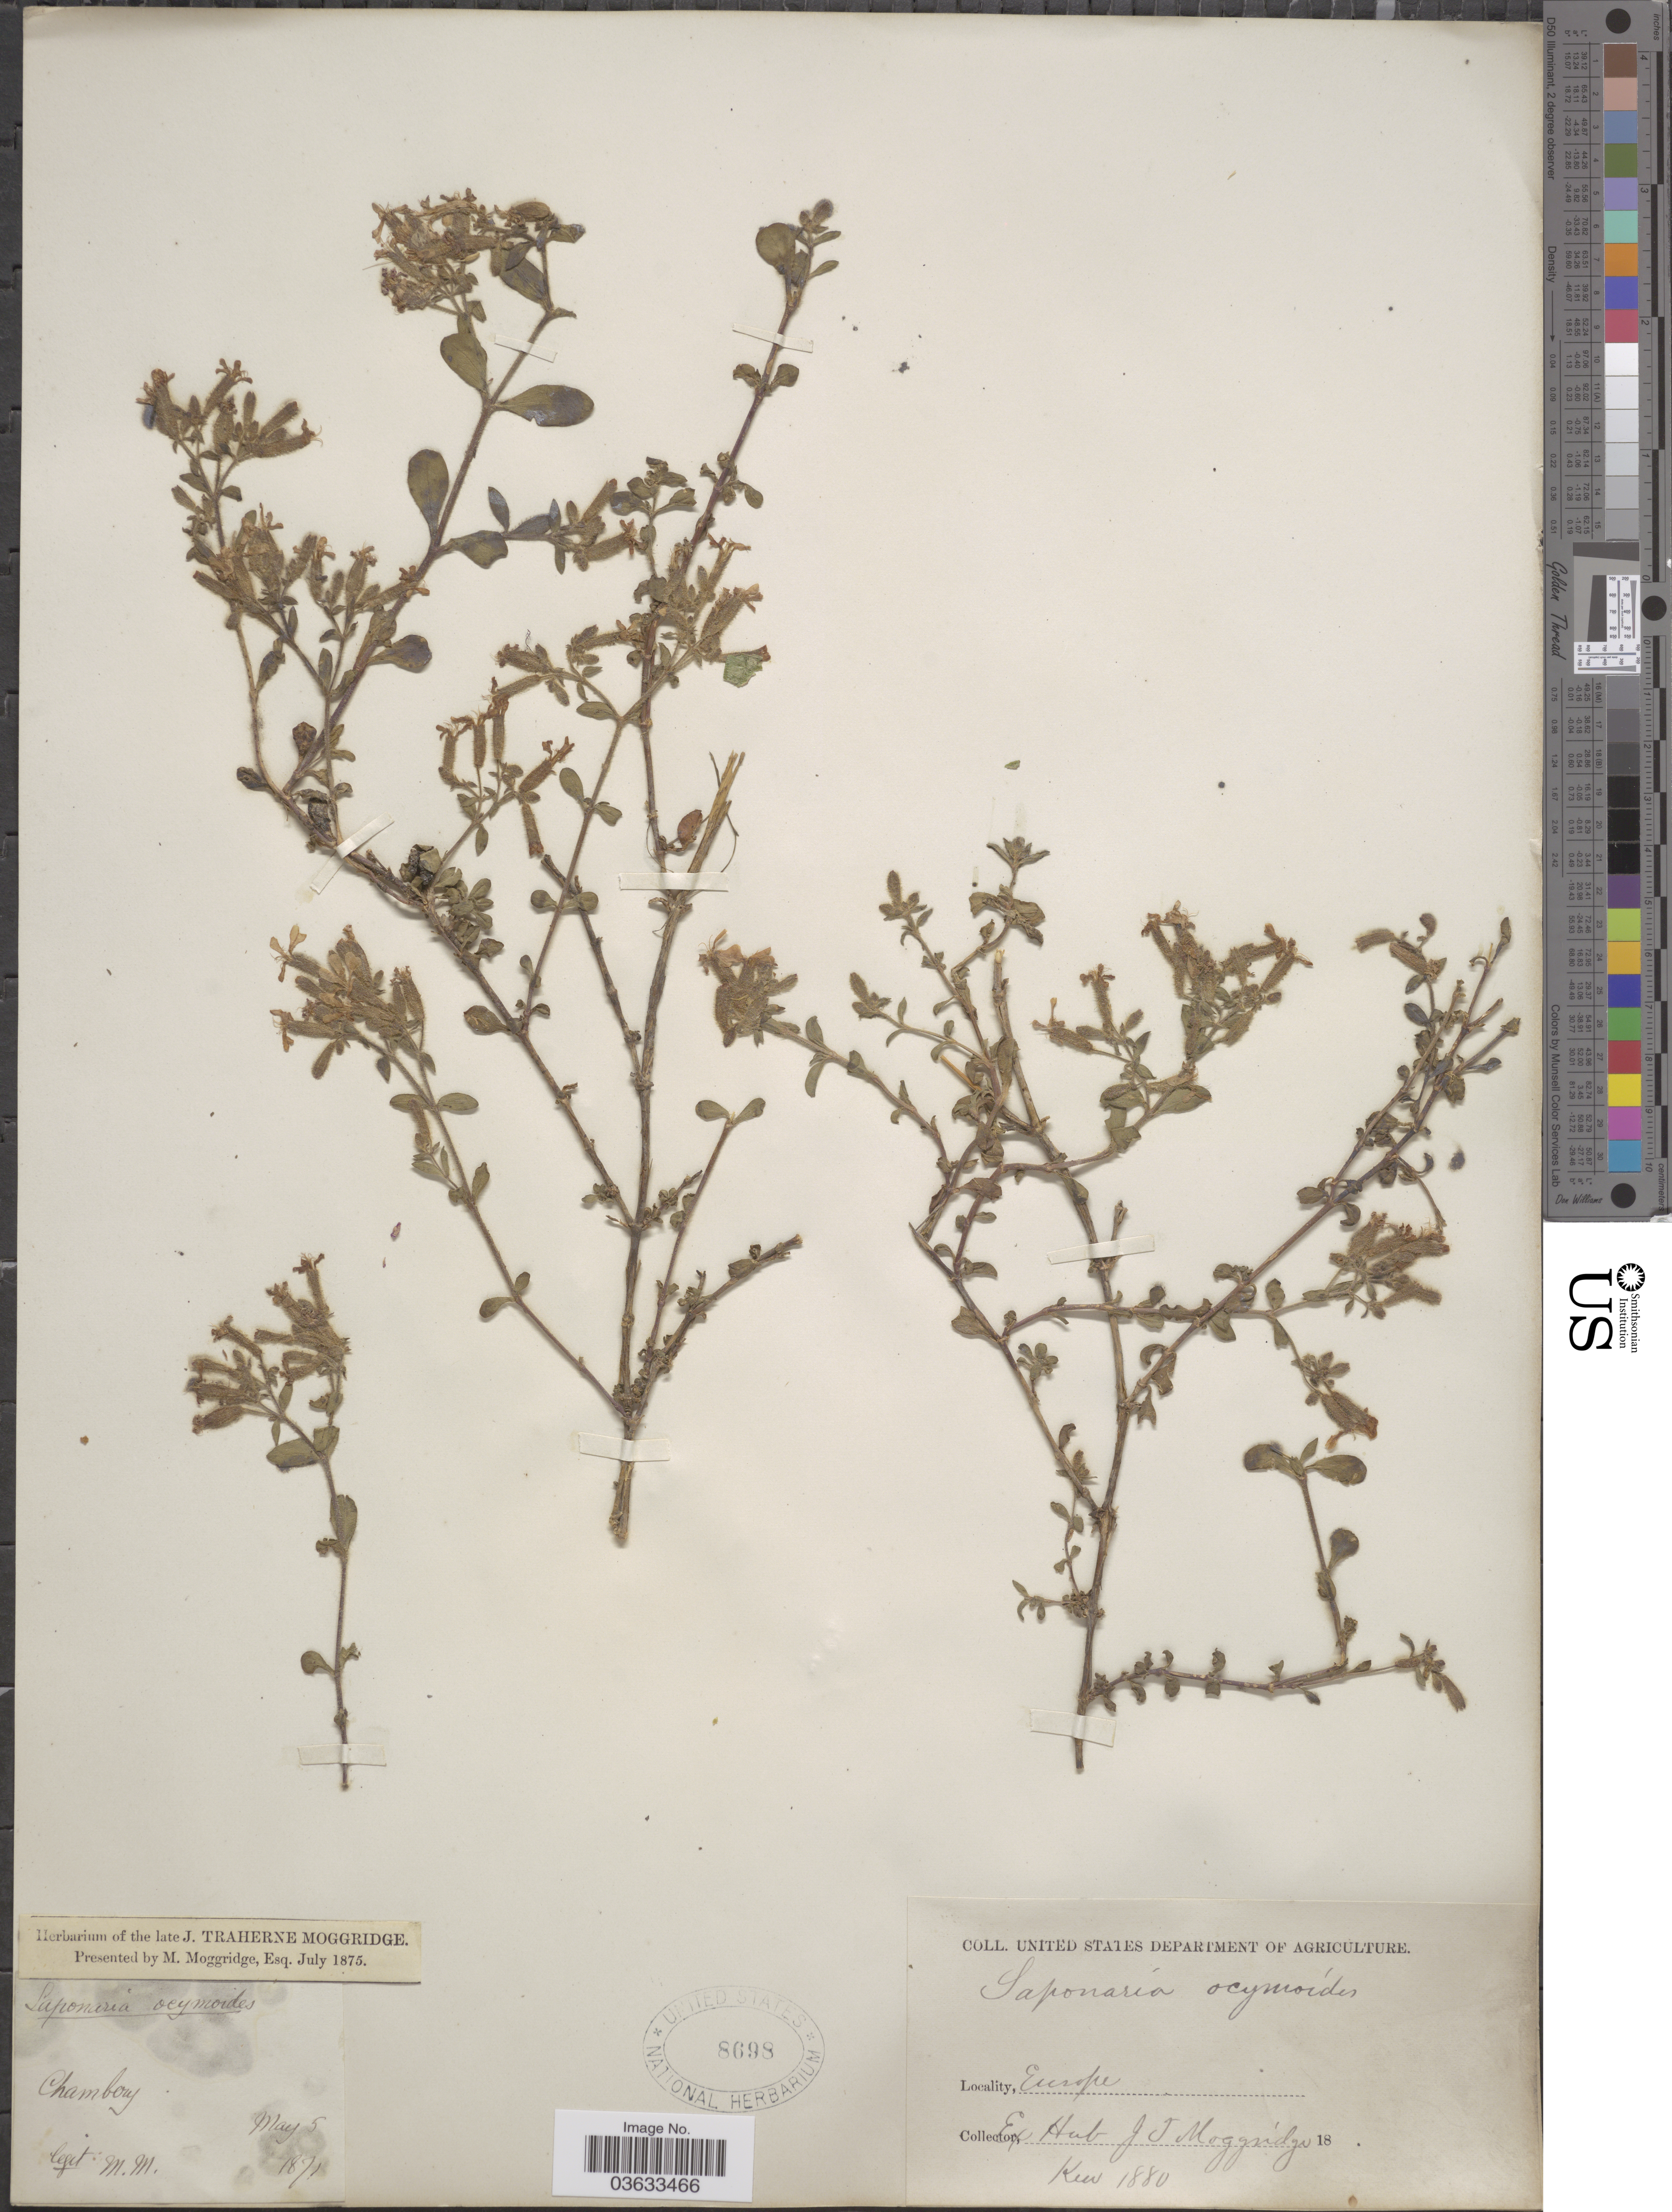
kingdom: Plantae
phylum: Tracheophyta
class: Magnoliopsida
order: Caryophyllales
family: Caryophyllaceae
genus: Saponaria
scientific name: Saponaria ocymoides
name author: L.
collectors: M. Moggridge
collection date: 1871-05-05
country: France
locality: Chamborg. Europe.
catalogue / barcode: US 8698